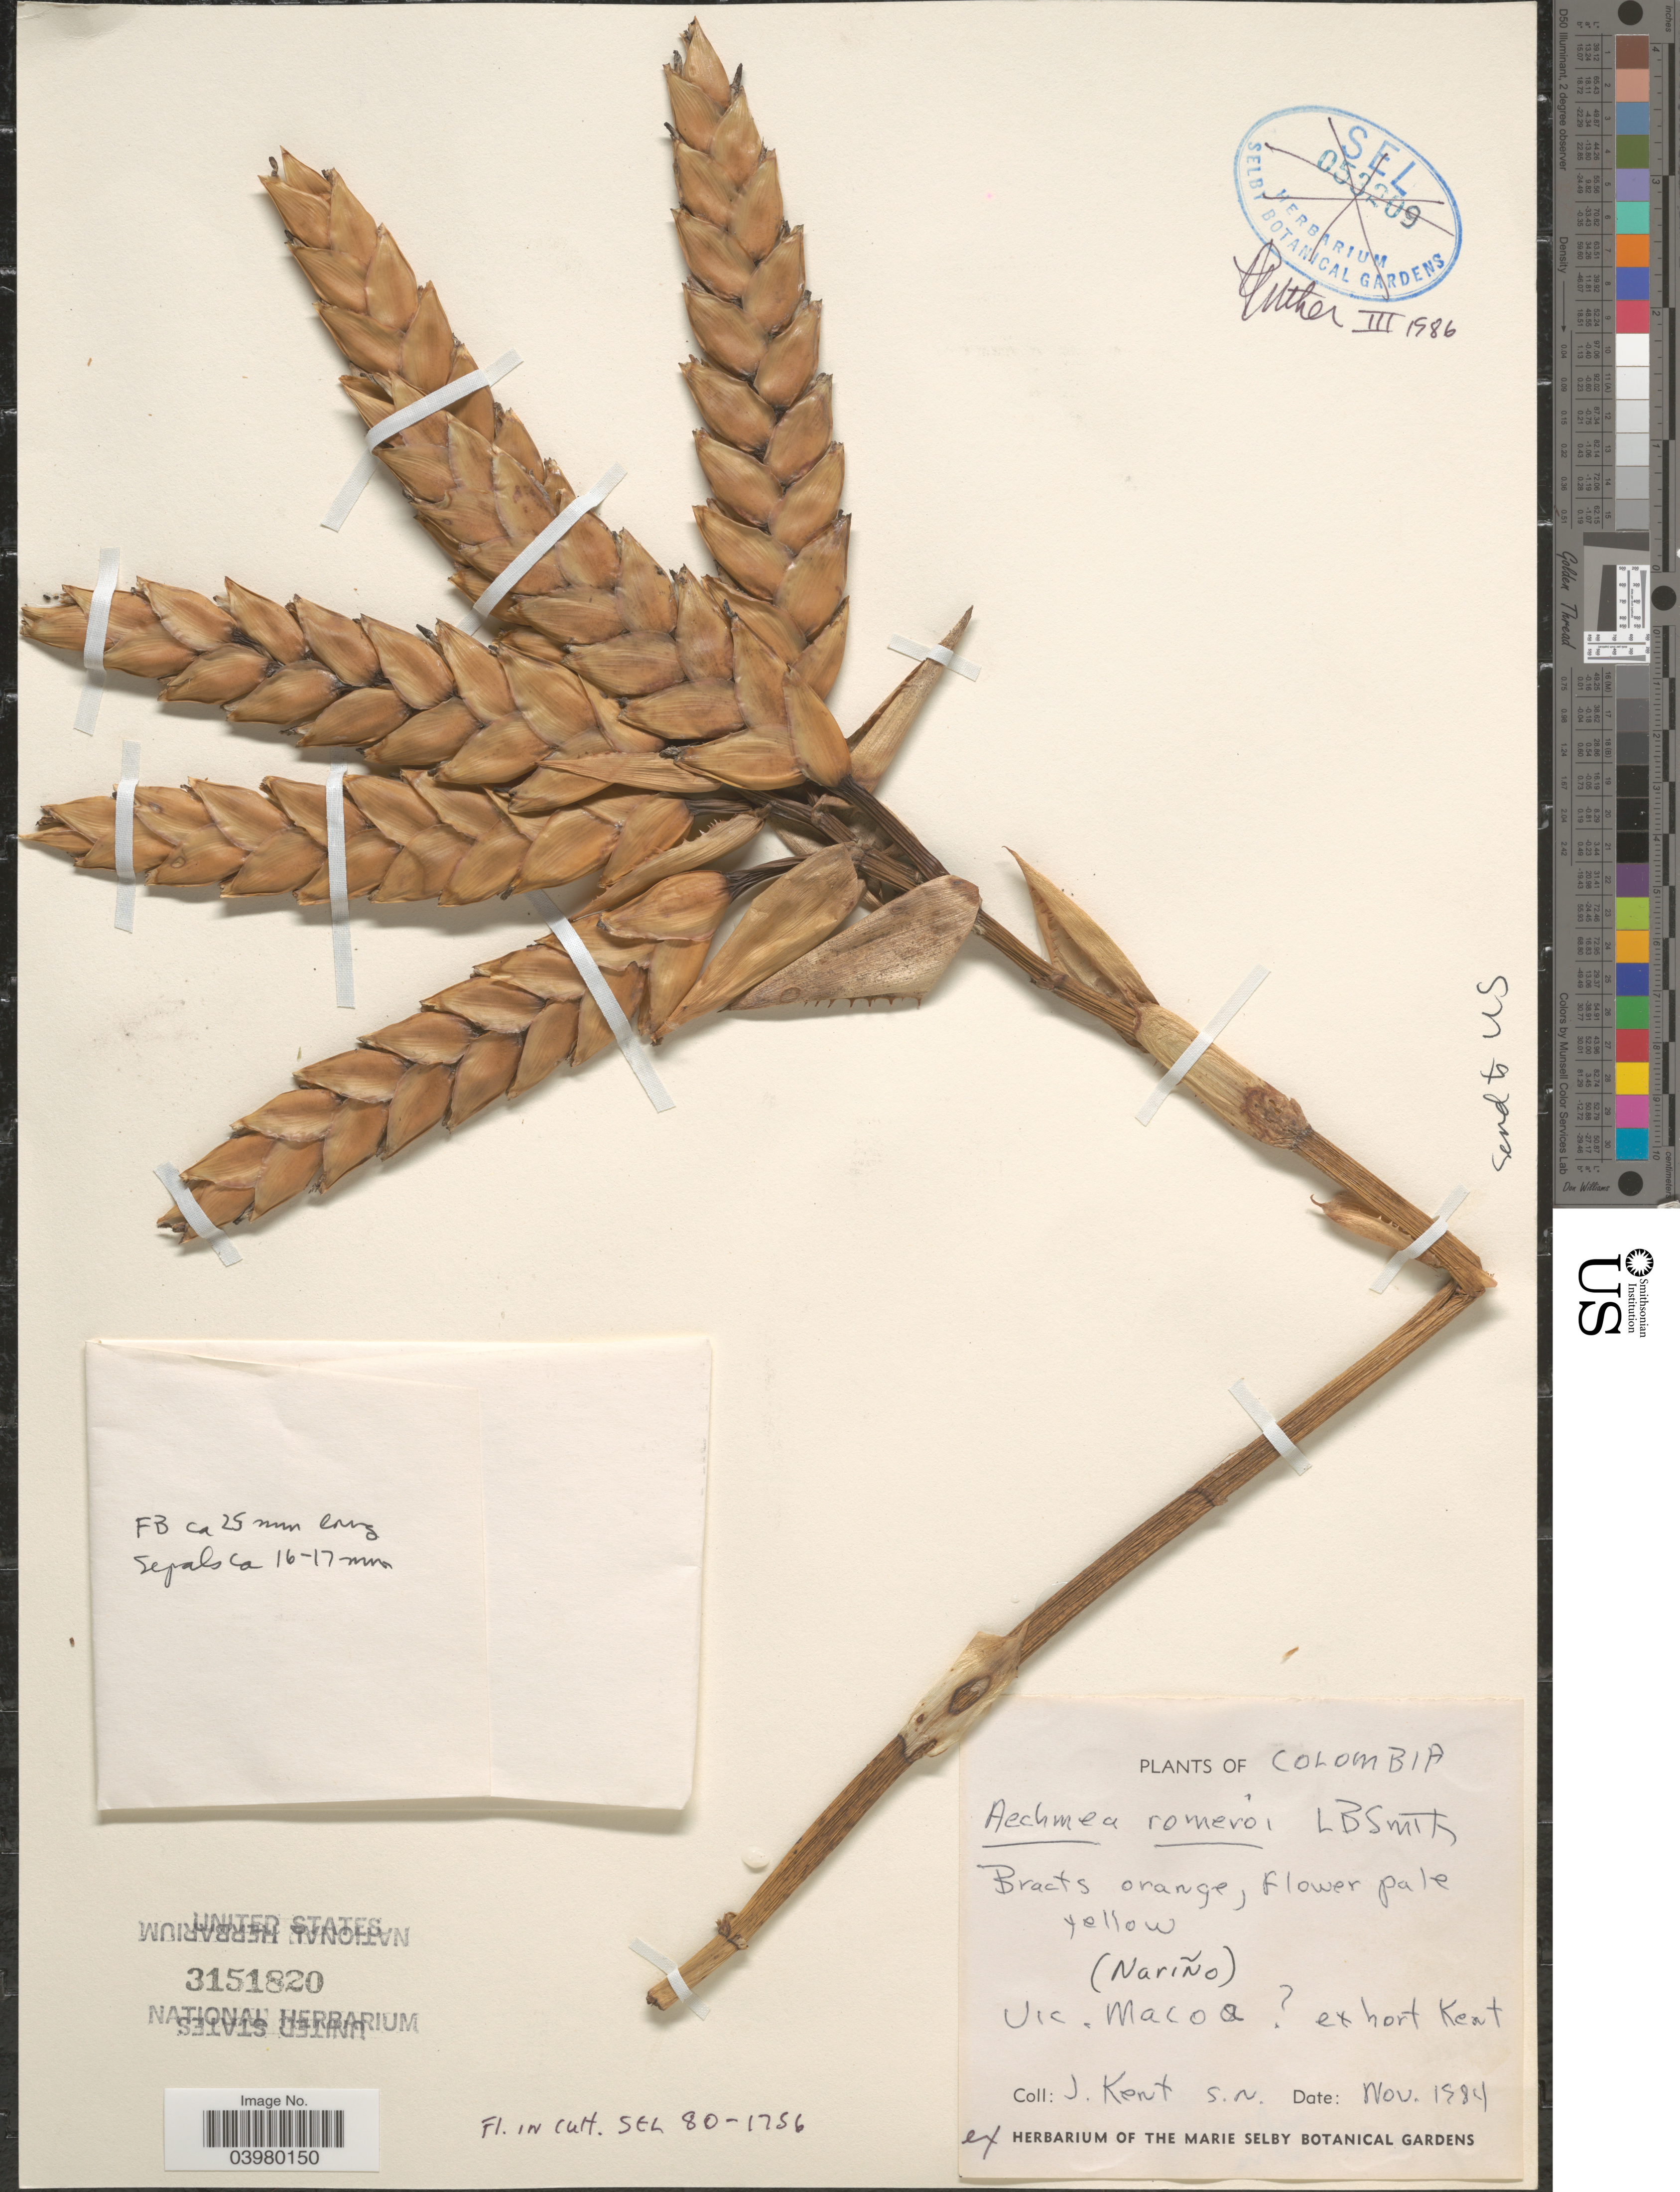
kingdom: Plantae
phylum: Tracheophyta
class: Liliopsida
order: Poales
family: Bromeliaceae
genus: Aechmea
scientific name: Aechmea romeroi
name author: L.B. Sm.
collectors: J. Kent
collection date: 1984-11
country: Colombia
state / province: Nariño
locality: Vic. Macoa [unsure placement]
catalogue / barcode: US 3151820